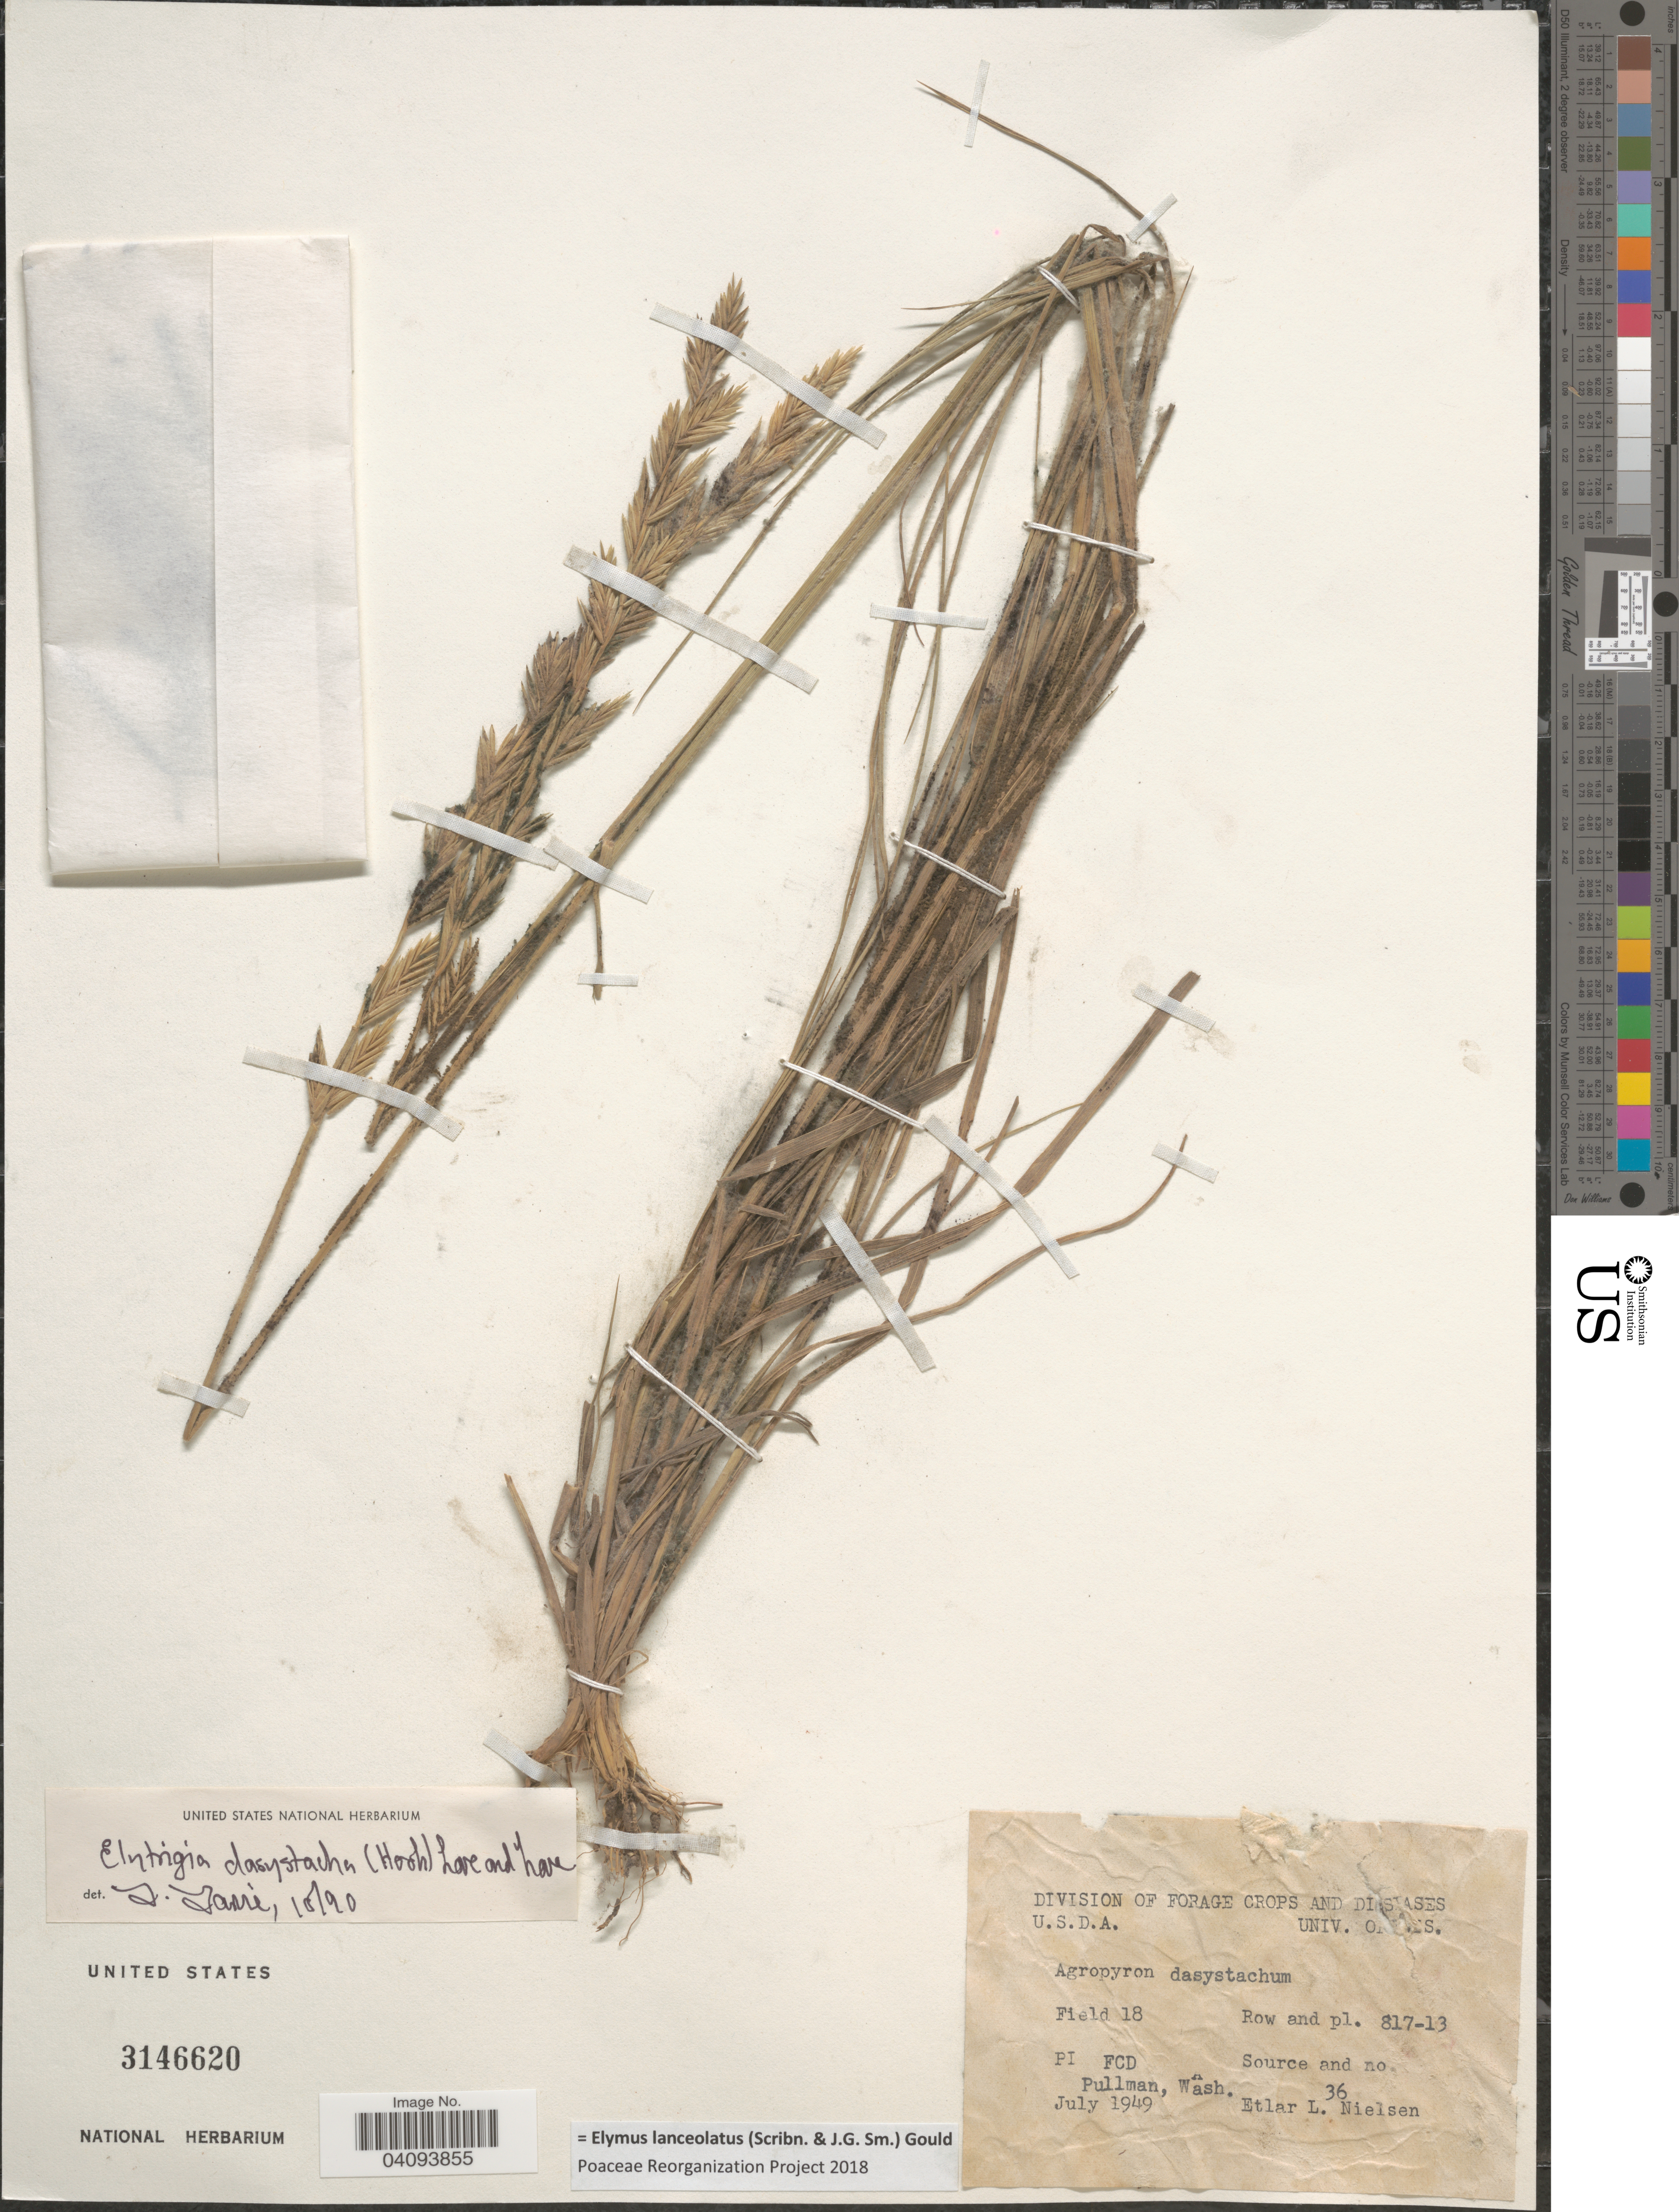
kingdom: Plantae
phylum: Tracheophyta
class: Liliopsida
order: Poales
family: Poaceae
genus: Elymus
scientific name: Elymus lanceolatus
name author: (Scribn. & J.G. Sm.) Gould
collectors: E. L. Nielsen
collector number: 36?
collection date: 1949-07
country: United States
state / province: Washington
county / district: Whitman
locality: Field 18 Row and pl. 817-13. PI FCD Pullman.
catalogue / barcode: US 3146620